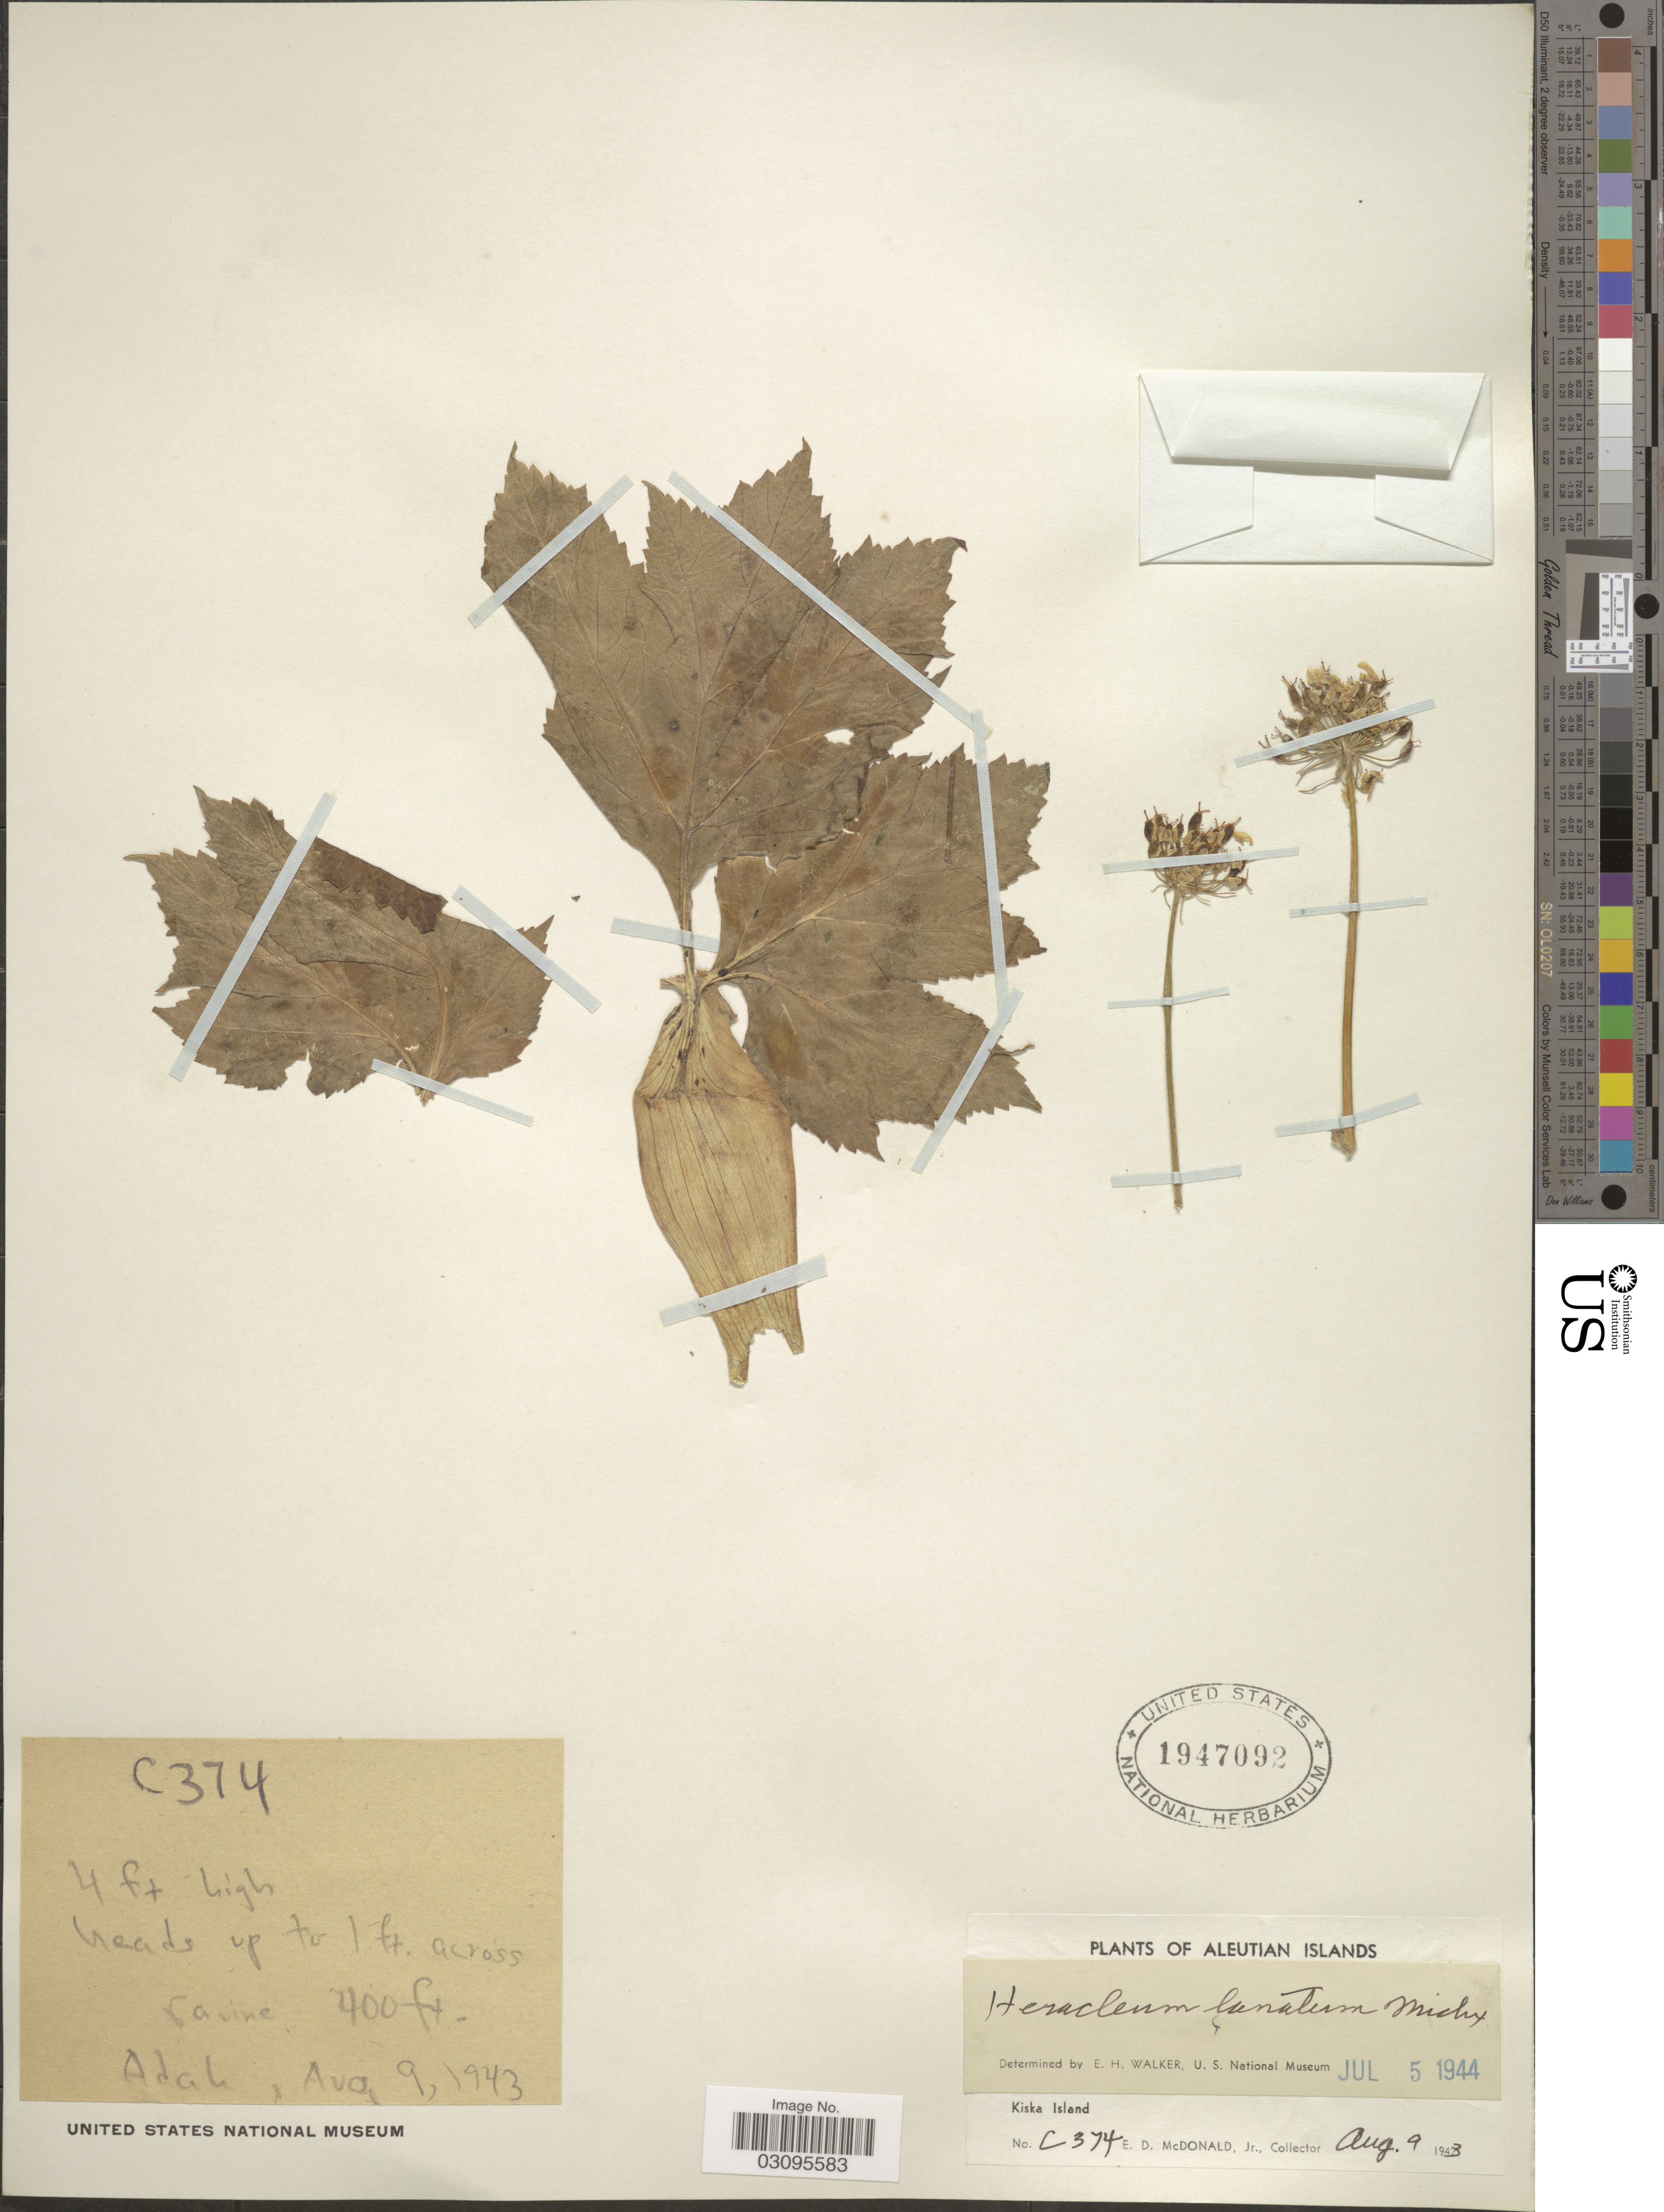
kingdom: Plantae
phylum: Tracheophyta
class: Magnoliopsida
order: Apiales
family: Apiaceae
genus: Heracleum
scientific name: Heracleum lanatum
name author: Michx.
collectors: E. D. McDonald Jr.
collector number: C374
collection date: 1943-08-09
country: United States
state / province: Alaska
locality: Aleutian Islands, Adak, Kiska Island.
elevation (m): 122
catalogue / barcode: US 1947092